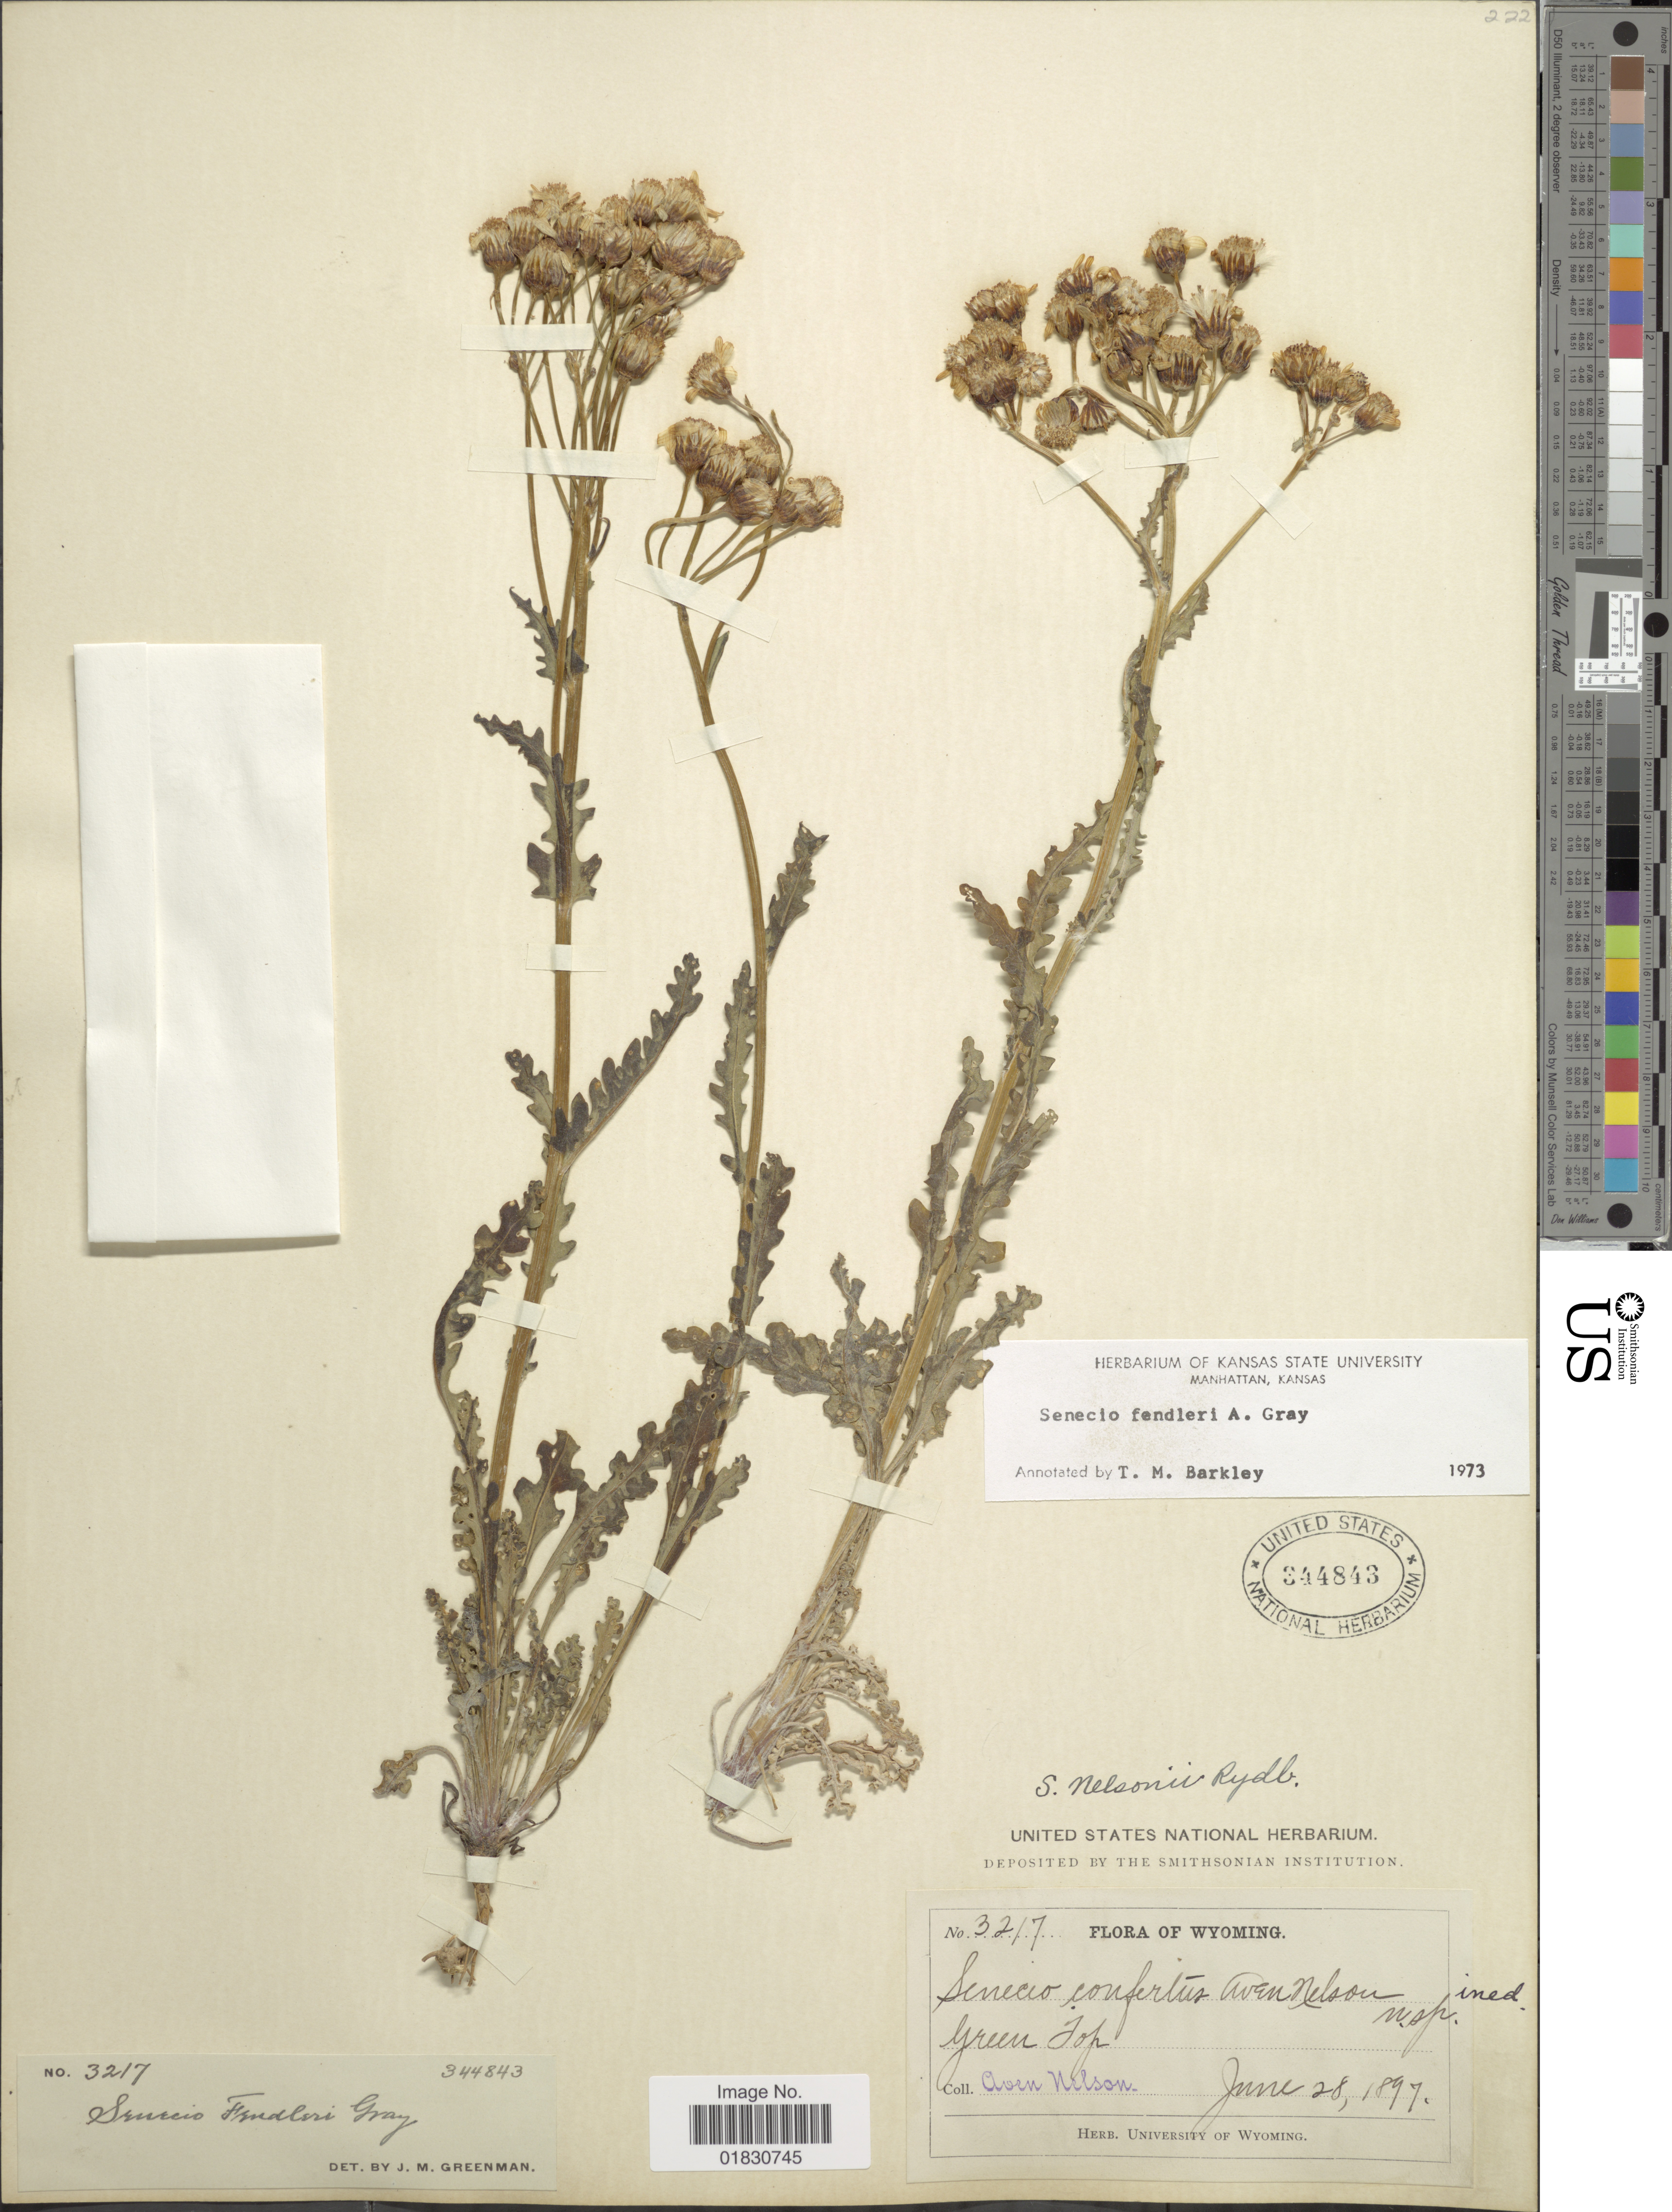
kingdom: Plantae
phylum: Tracheophyta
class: Magnoliopsida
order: Asterales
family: Asteraceae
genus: Packera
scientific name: Packera fendleri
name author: (A. Gray) W.A. Weber & Á. Löve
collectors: A. Nelson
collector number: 3217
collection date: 1897-06-28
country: United States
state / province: Wyoming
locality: Green Top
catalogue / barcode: US 344843